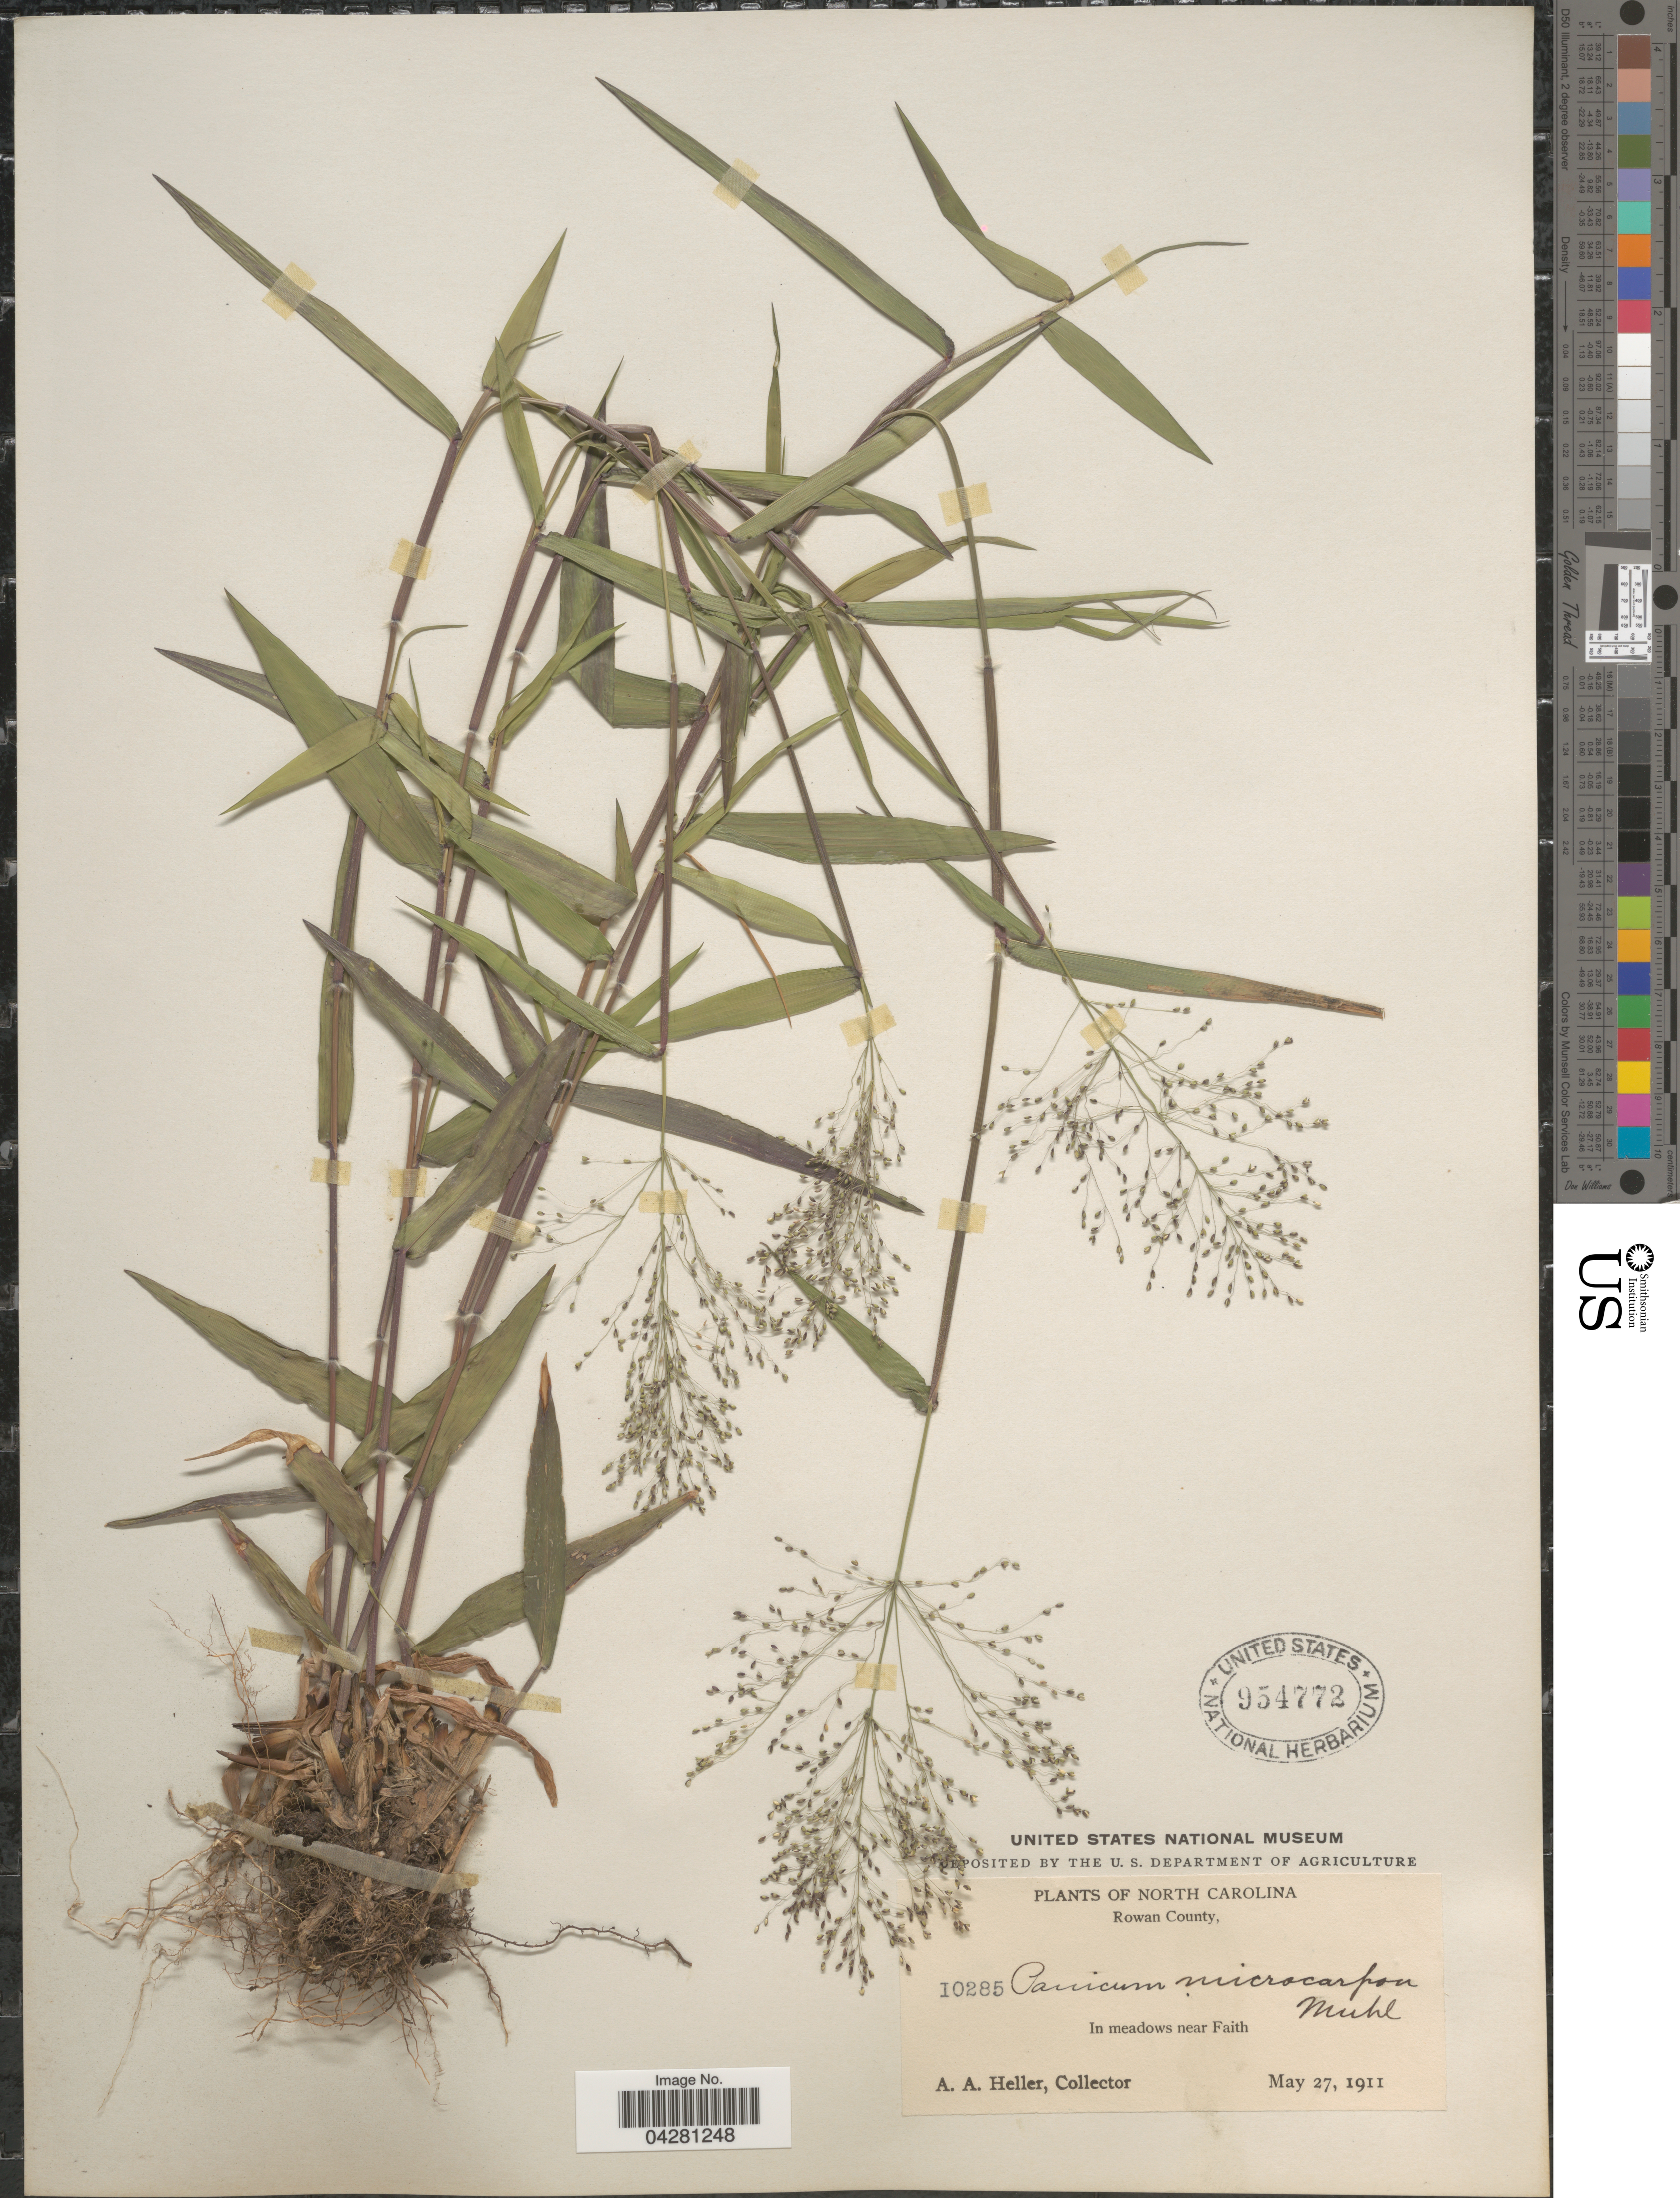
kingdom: Plantae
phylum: Tracheophyta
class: Liliopsida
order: Poales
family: Poaceae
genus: Dichanthelium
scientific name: Dichanthelium dichotomum var. dichotomum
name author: (L.) Gould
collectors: A. A. Heller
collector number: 10285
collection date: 1911-05-27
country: United States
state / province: North Carolina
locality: Rowan County. In meadows near Faith.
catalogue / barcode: US 954772